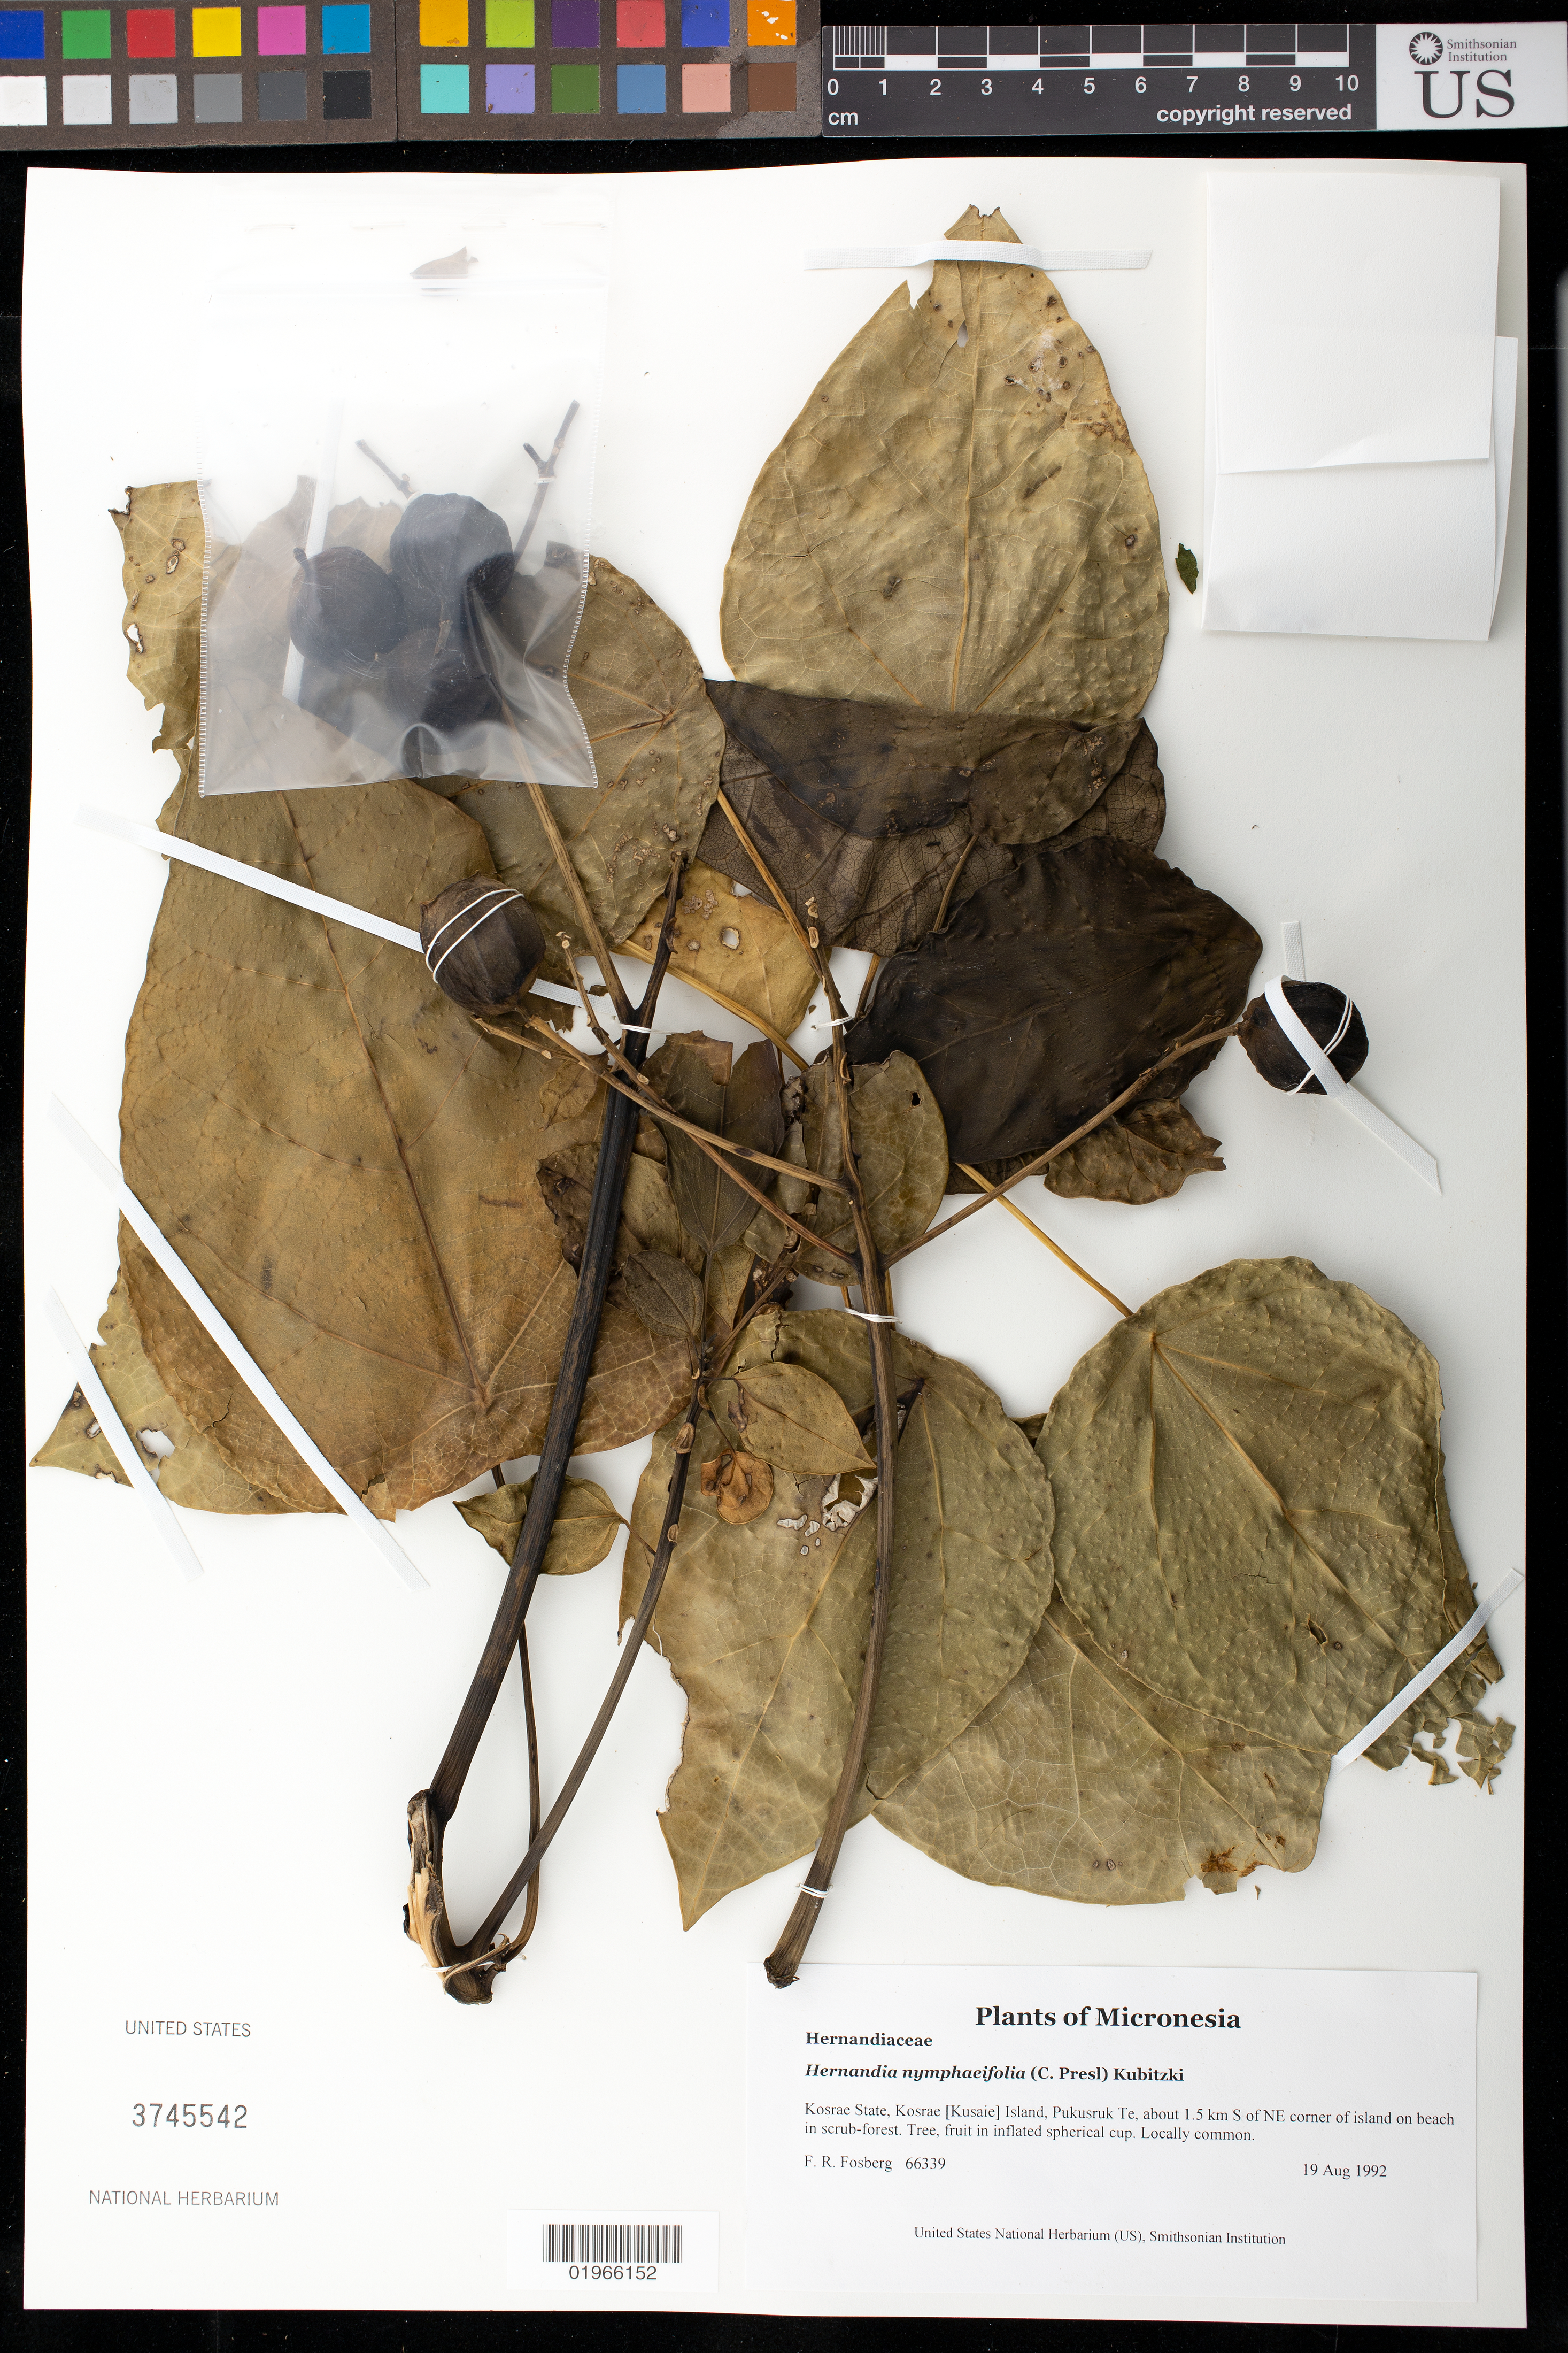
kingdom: Plantae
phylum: Tracheophyta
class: Magnoliopsida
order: Laurales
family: Hernandiaceae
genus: Hernandia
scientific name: Hernandia nymphaeifolia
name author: (C. Presl) Kubitzki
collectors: F. R. Fosberg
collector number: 66339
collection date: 1992-08-19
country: Micronesia, Federated States of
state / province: Kosrae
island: Kosrae [Kusaie]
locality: Pukusruk Te, about 1.5 km S of NE corner of island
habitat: Beach scrub-forest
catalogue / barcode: US 3745542